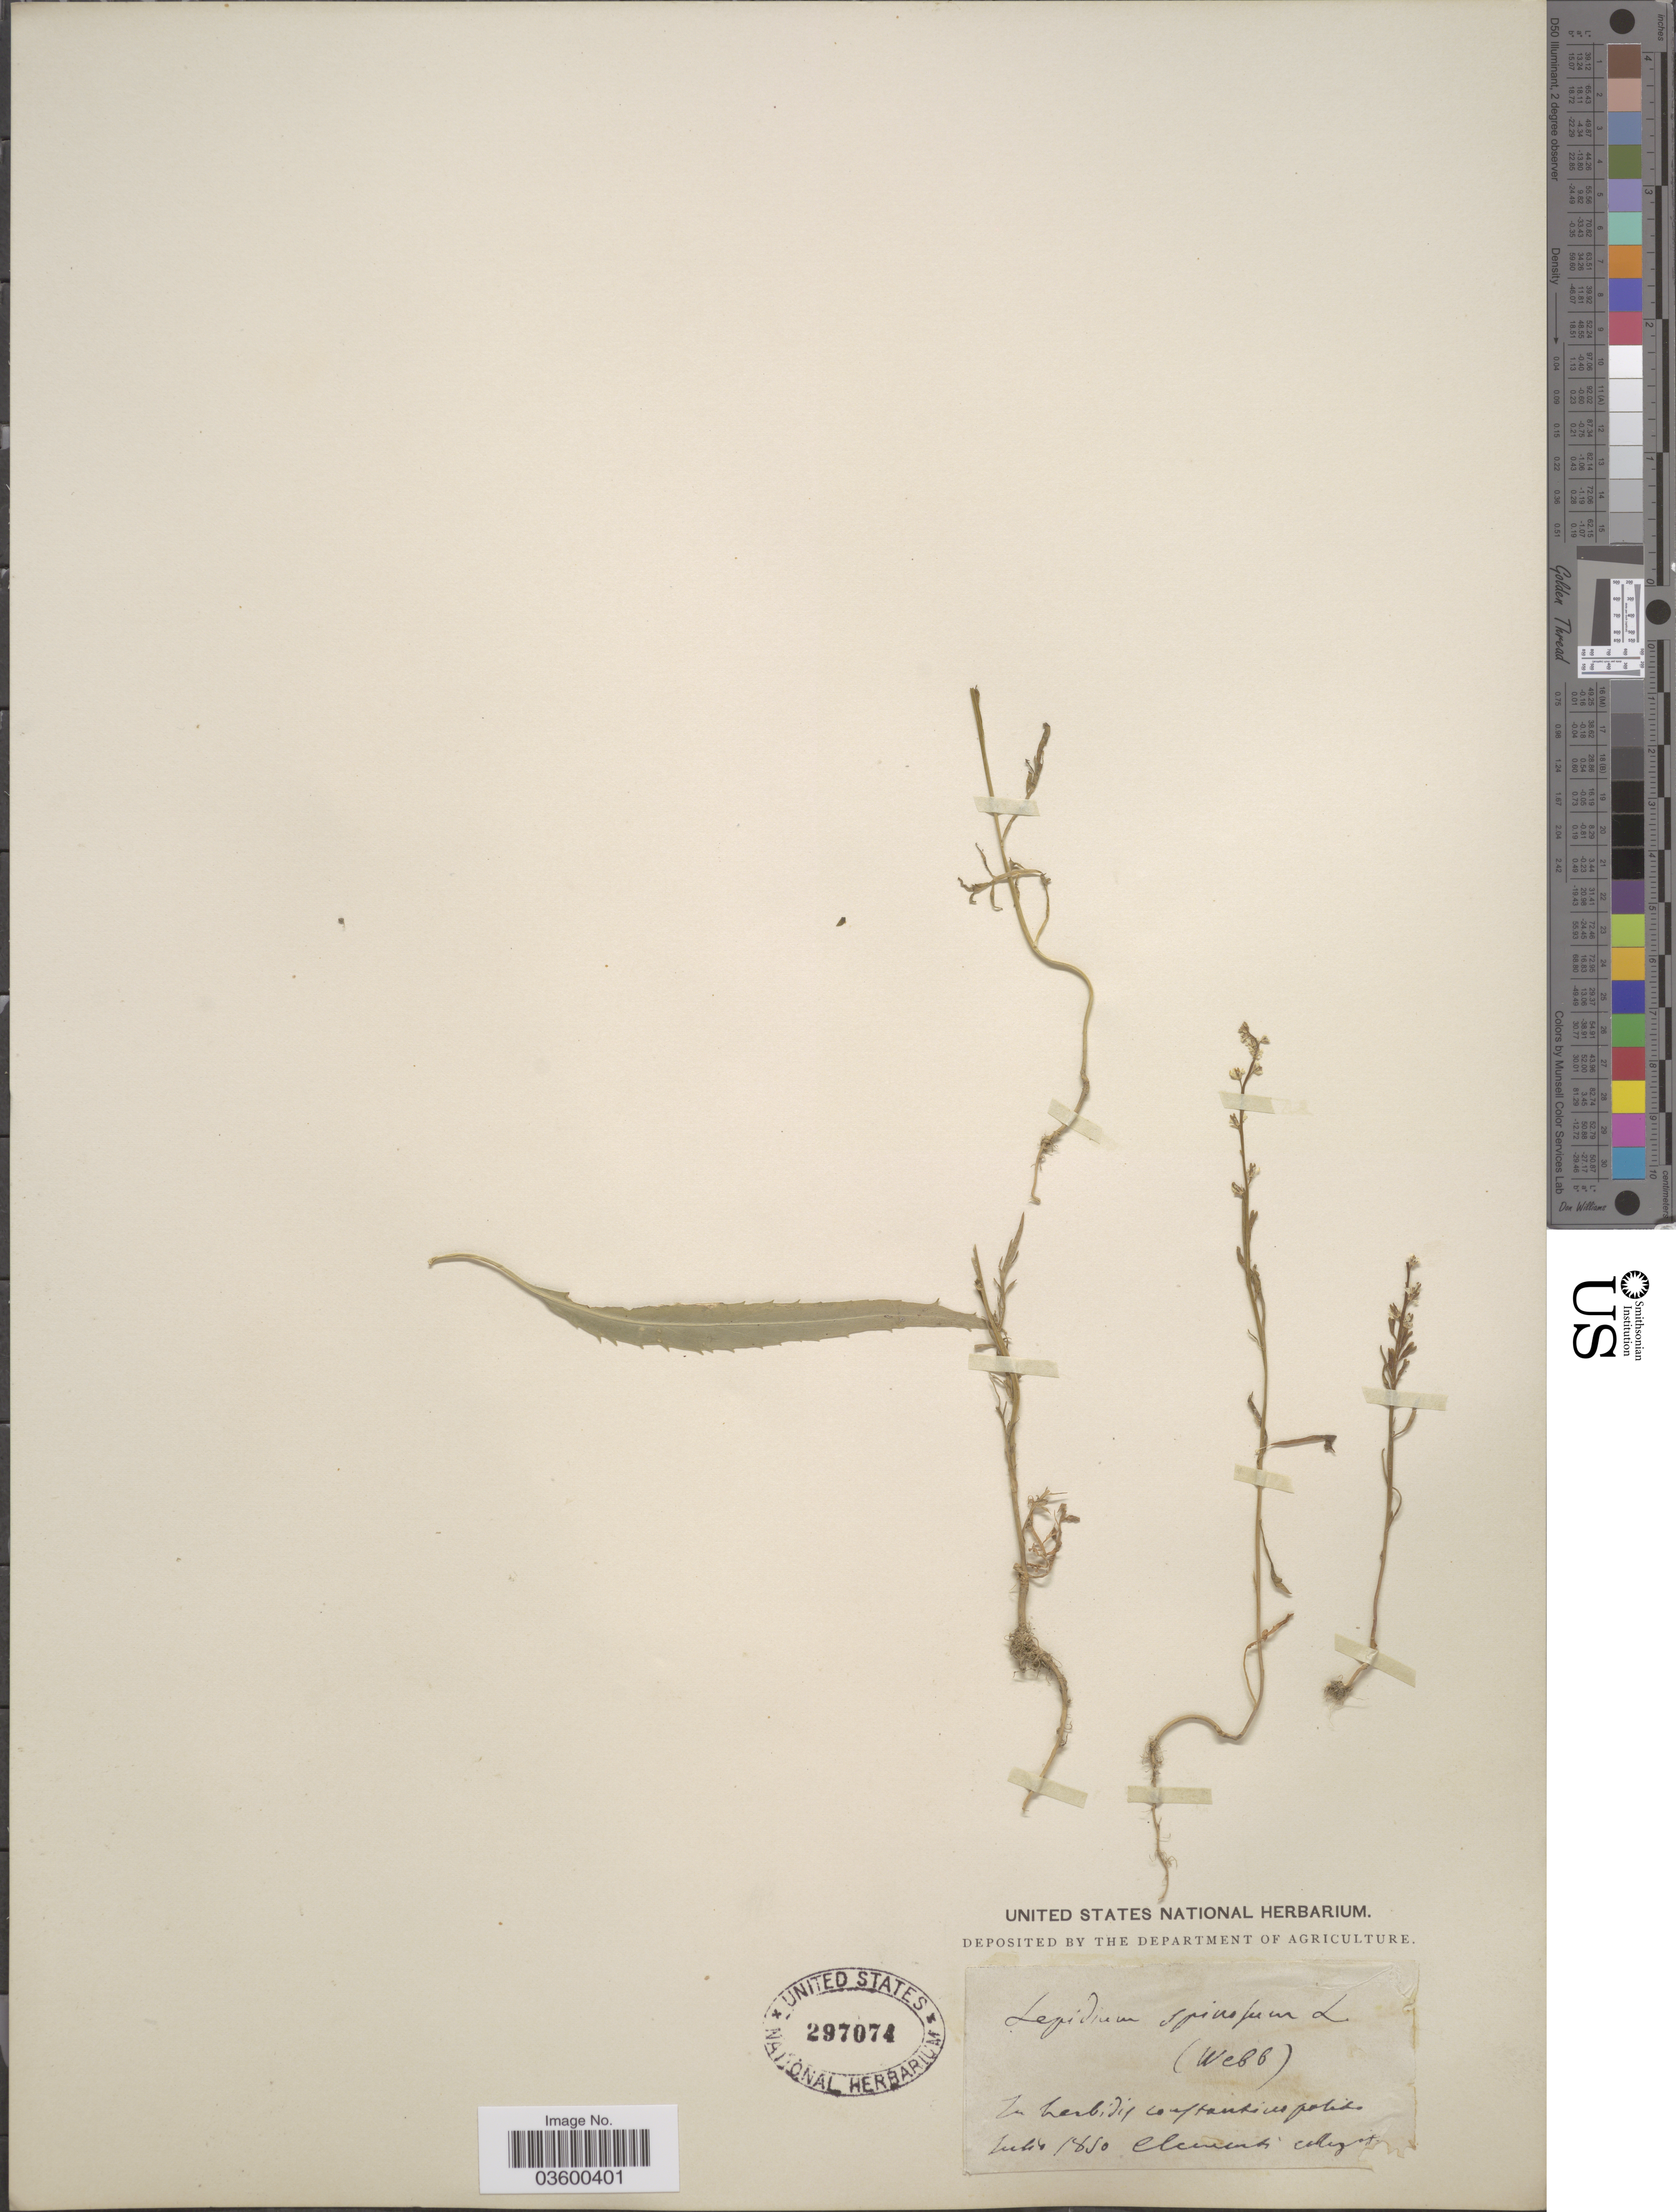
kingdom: Plantae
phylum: Tracheophyta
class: Magnoliopsida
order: Brassicales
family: Brassicaceae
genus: Lepidium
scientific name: Lepidium spinosum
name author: Ard.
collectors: -. Clements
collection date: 1850-07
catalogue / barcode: US 297074